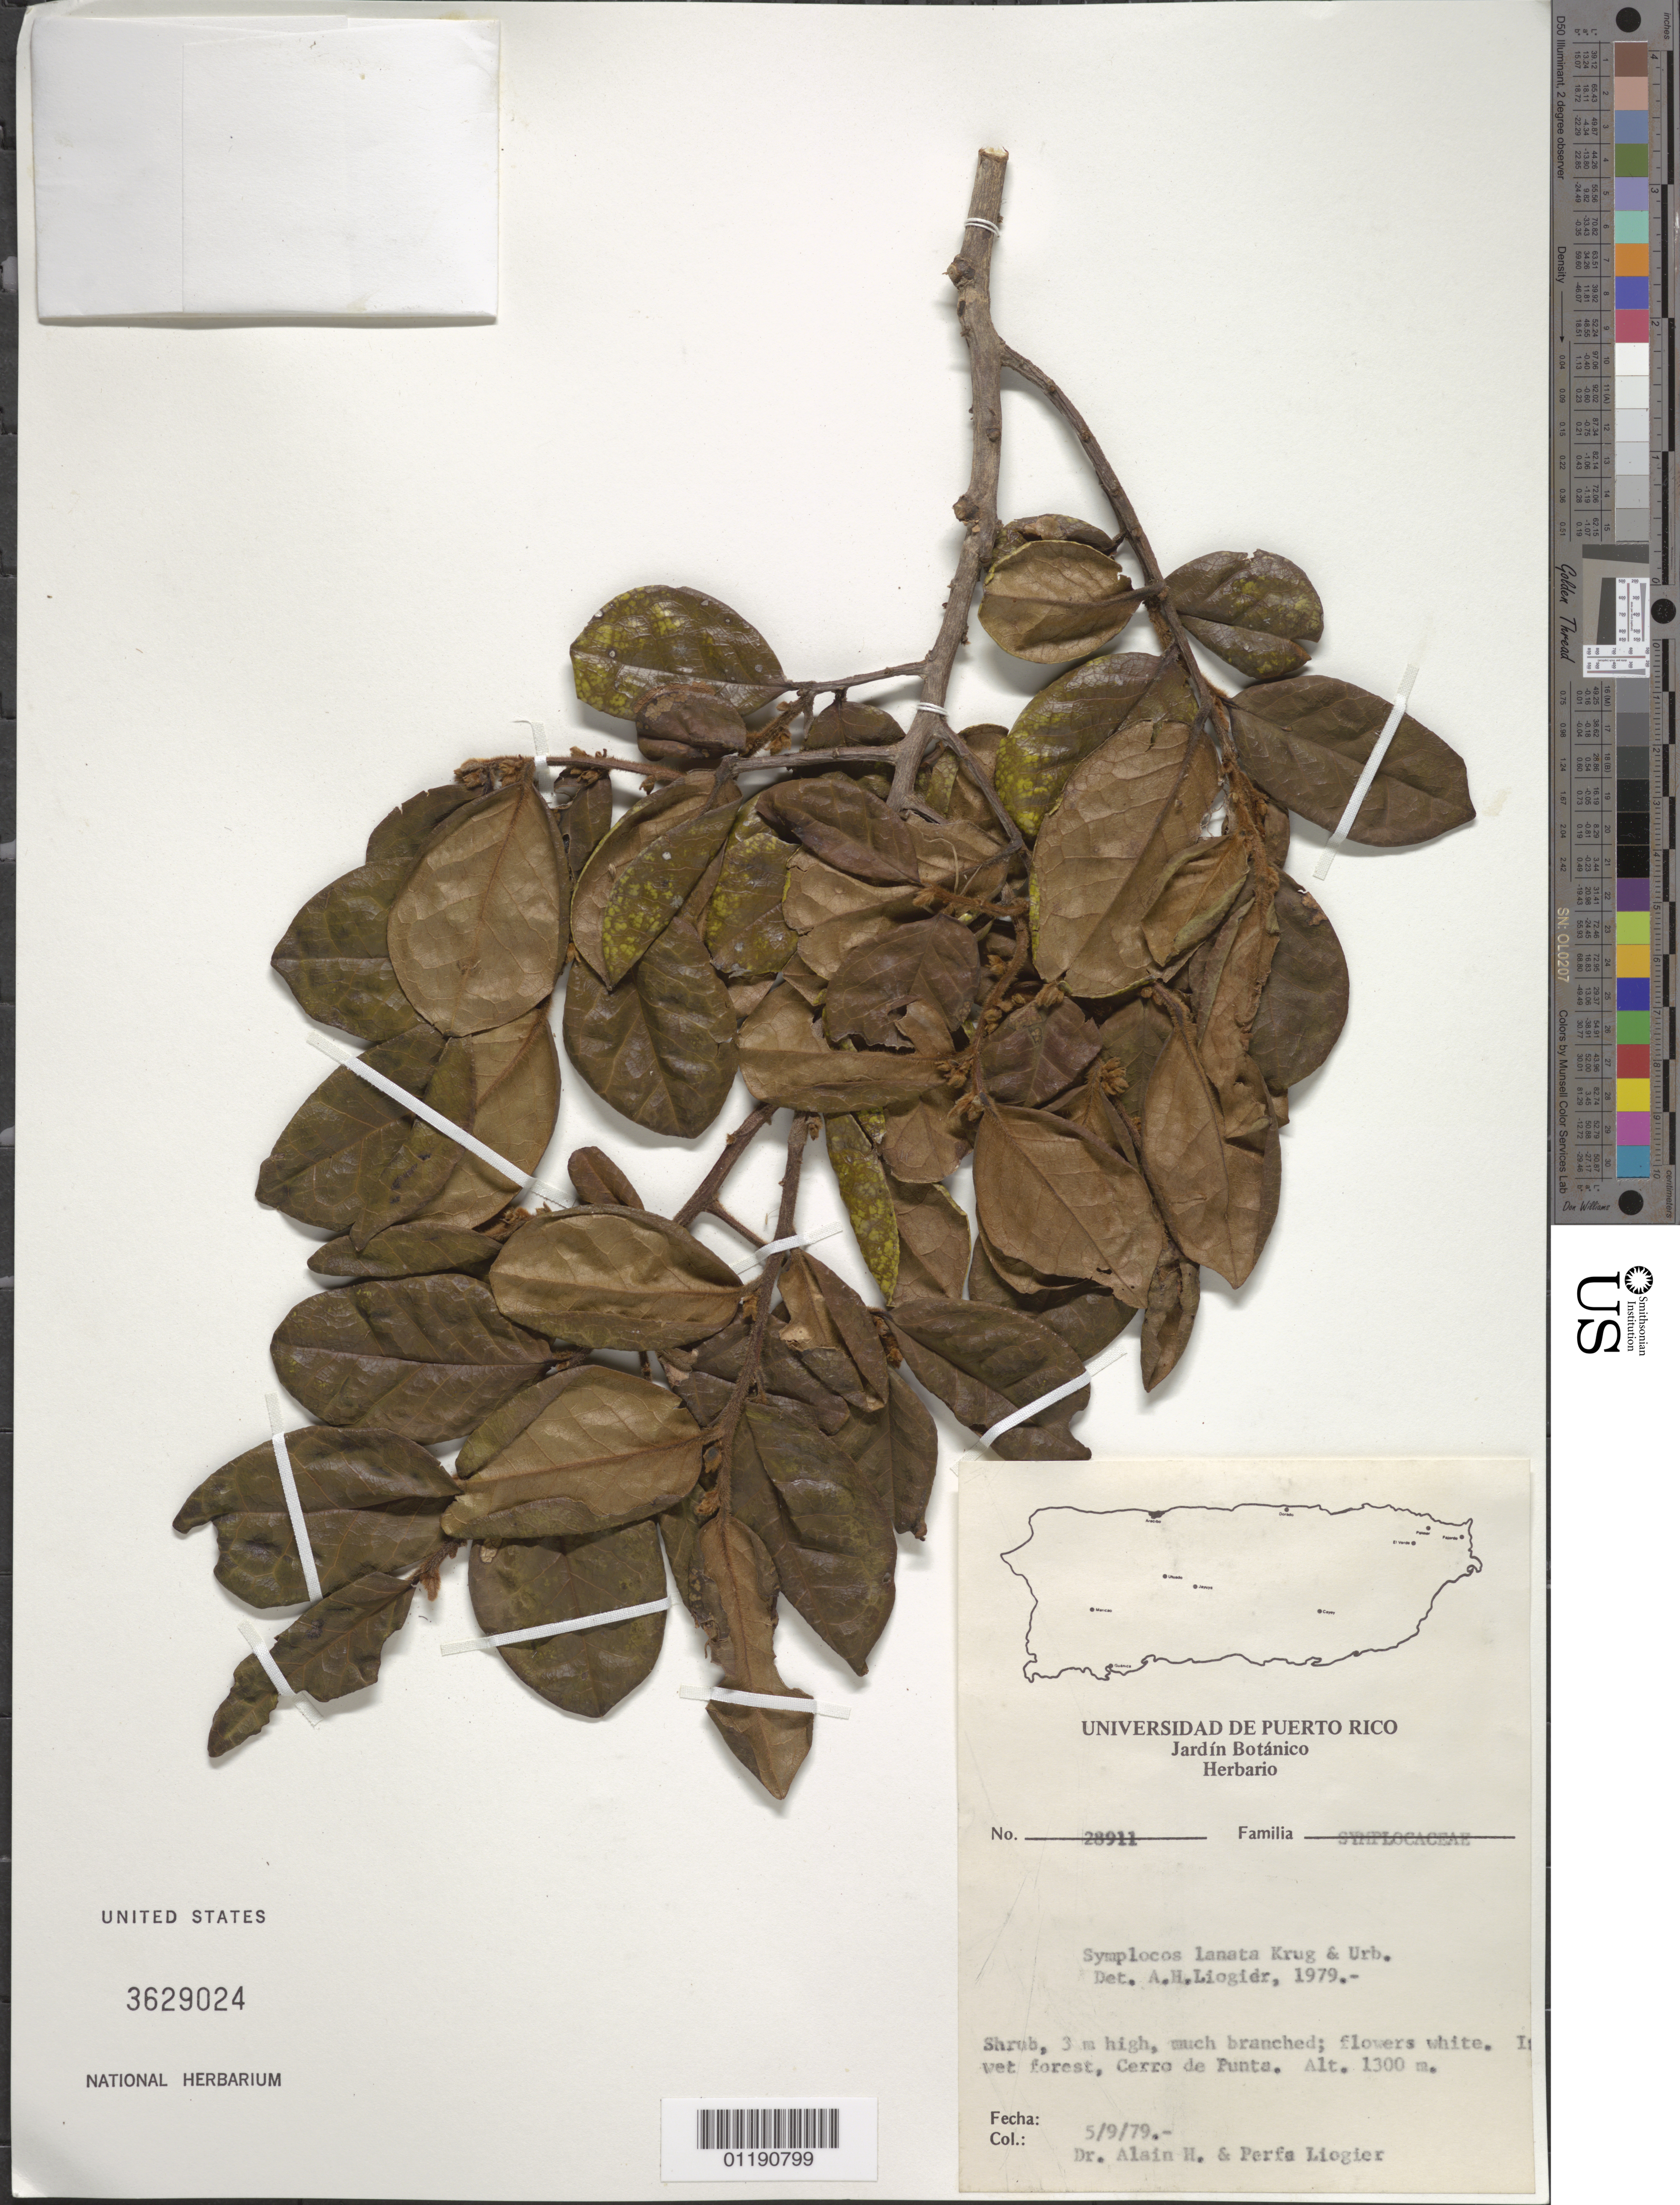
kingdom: Plantae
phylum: Tracheophyta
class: Magnoliopsida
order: Ericales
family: Symplocaceae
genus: Symplocos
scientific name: Symplocos lanata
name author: Krug & Urb.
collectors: A. H. Liogier & M. P. Liogier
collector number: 28911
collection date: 1979-05-09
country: Puerto Rico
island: Puerto Rico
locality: Cerro de Punta.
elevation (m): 1300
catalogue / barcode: US 3629024